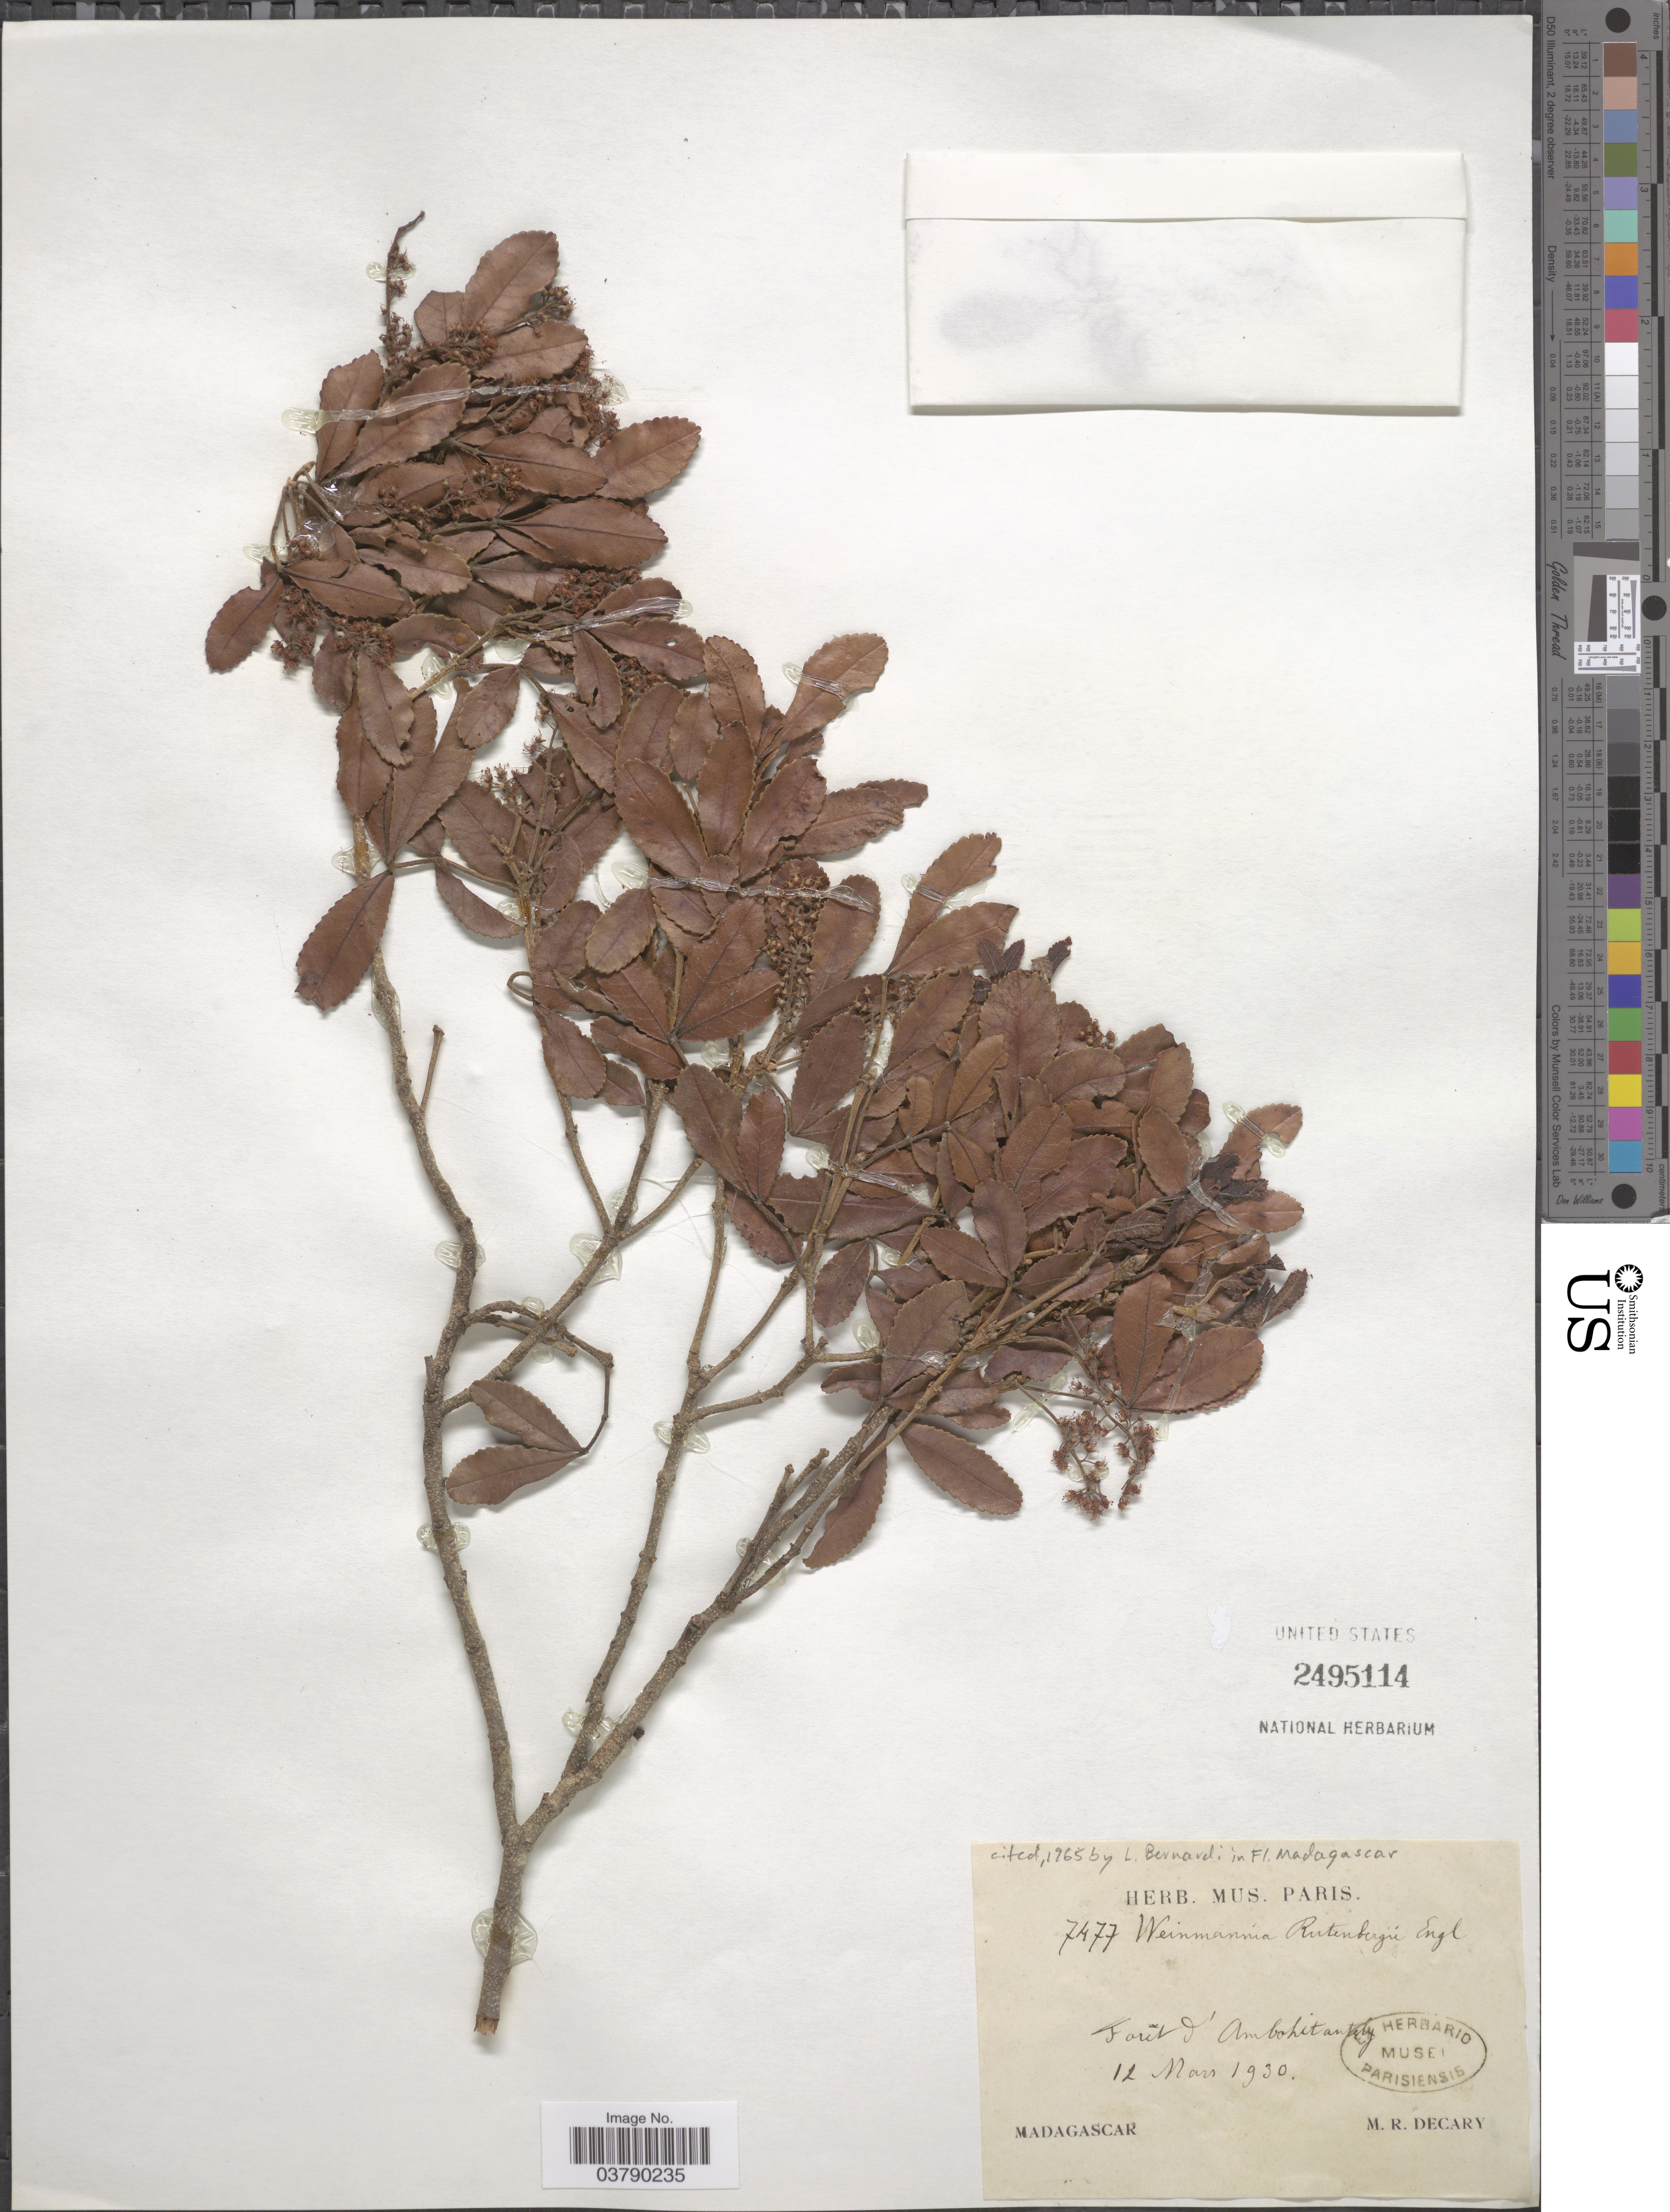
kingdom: Plantae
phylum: Tracheophyta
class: Magnoliopsida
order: Oxalidales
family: Cunoniaceae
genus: Pterophylla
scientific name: Pterophylla rutenbergii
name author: (Engl.) J. Bradford & Z.S. Rogers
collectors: R. Decary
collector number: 7477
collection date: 1930-03-12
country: Madagascar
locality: Forit d'Ambohitantely.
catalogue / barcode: US 2495114